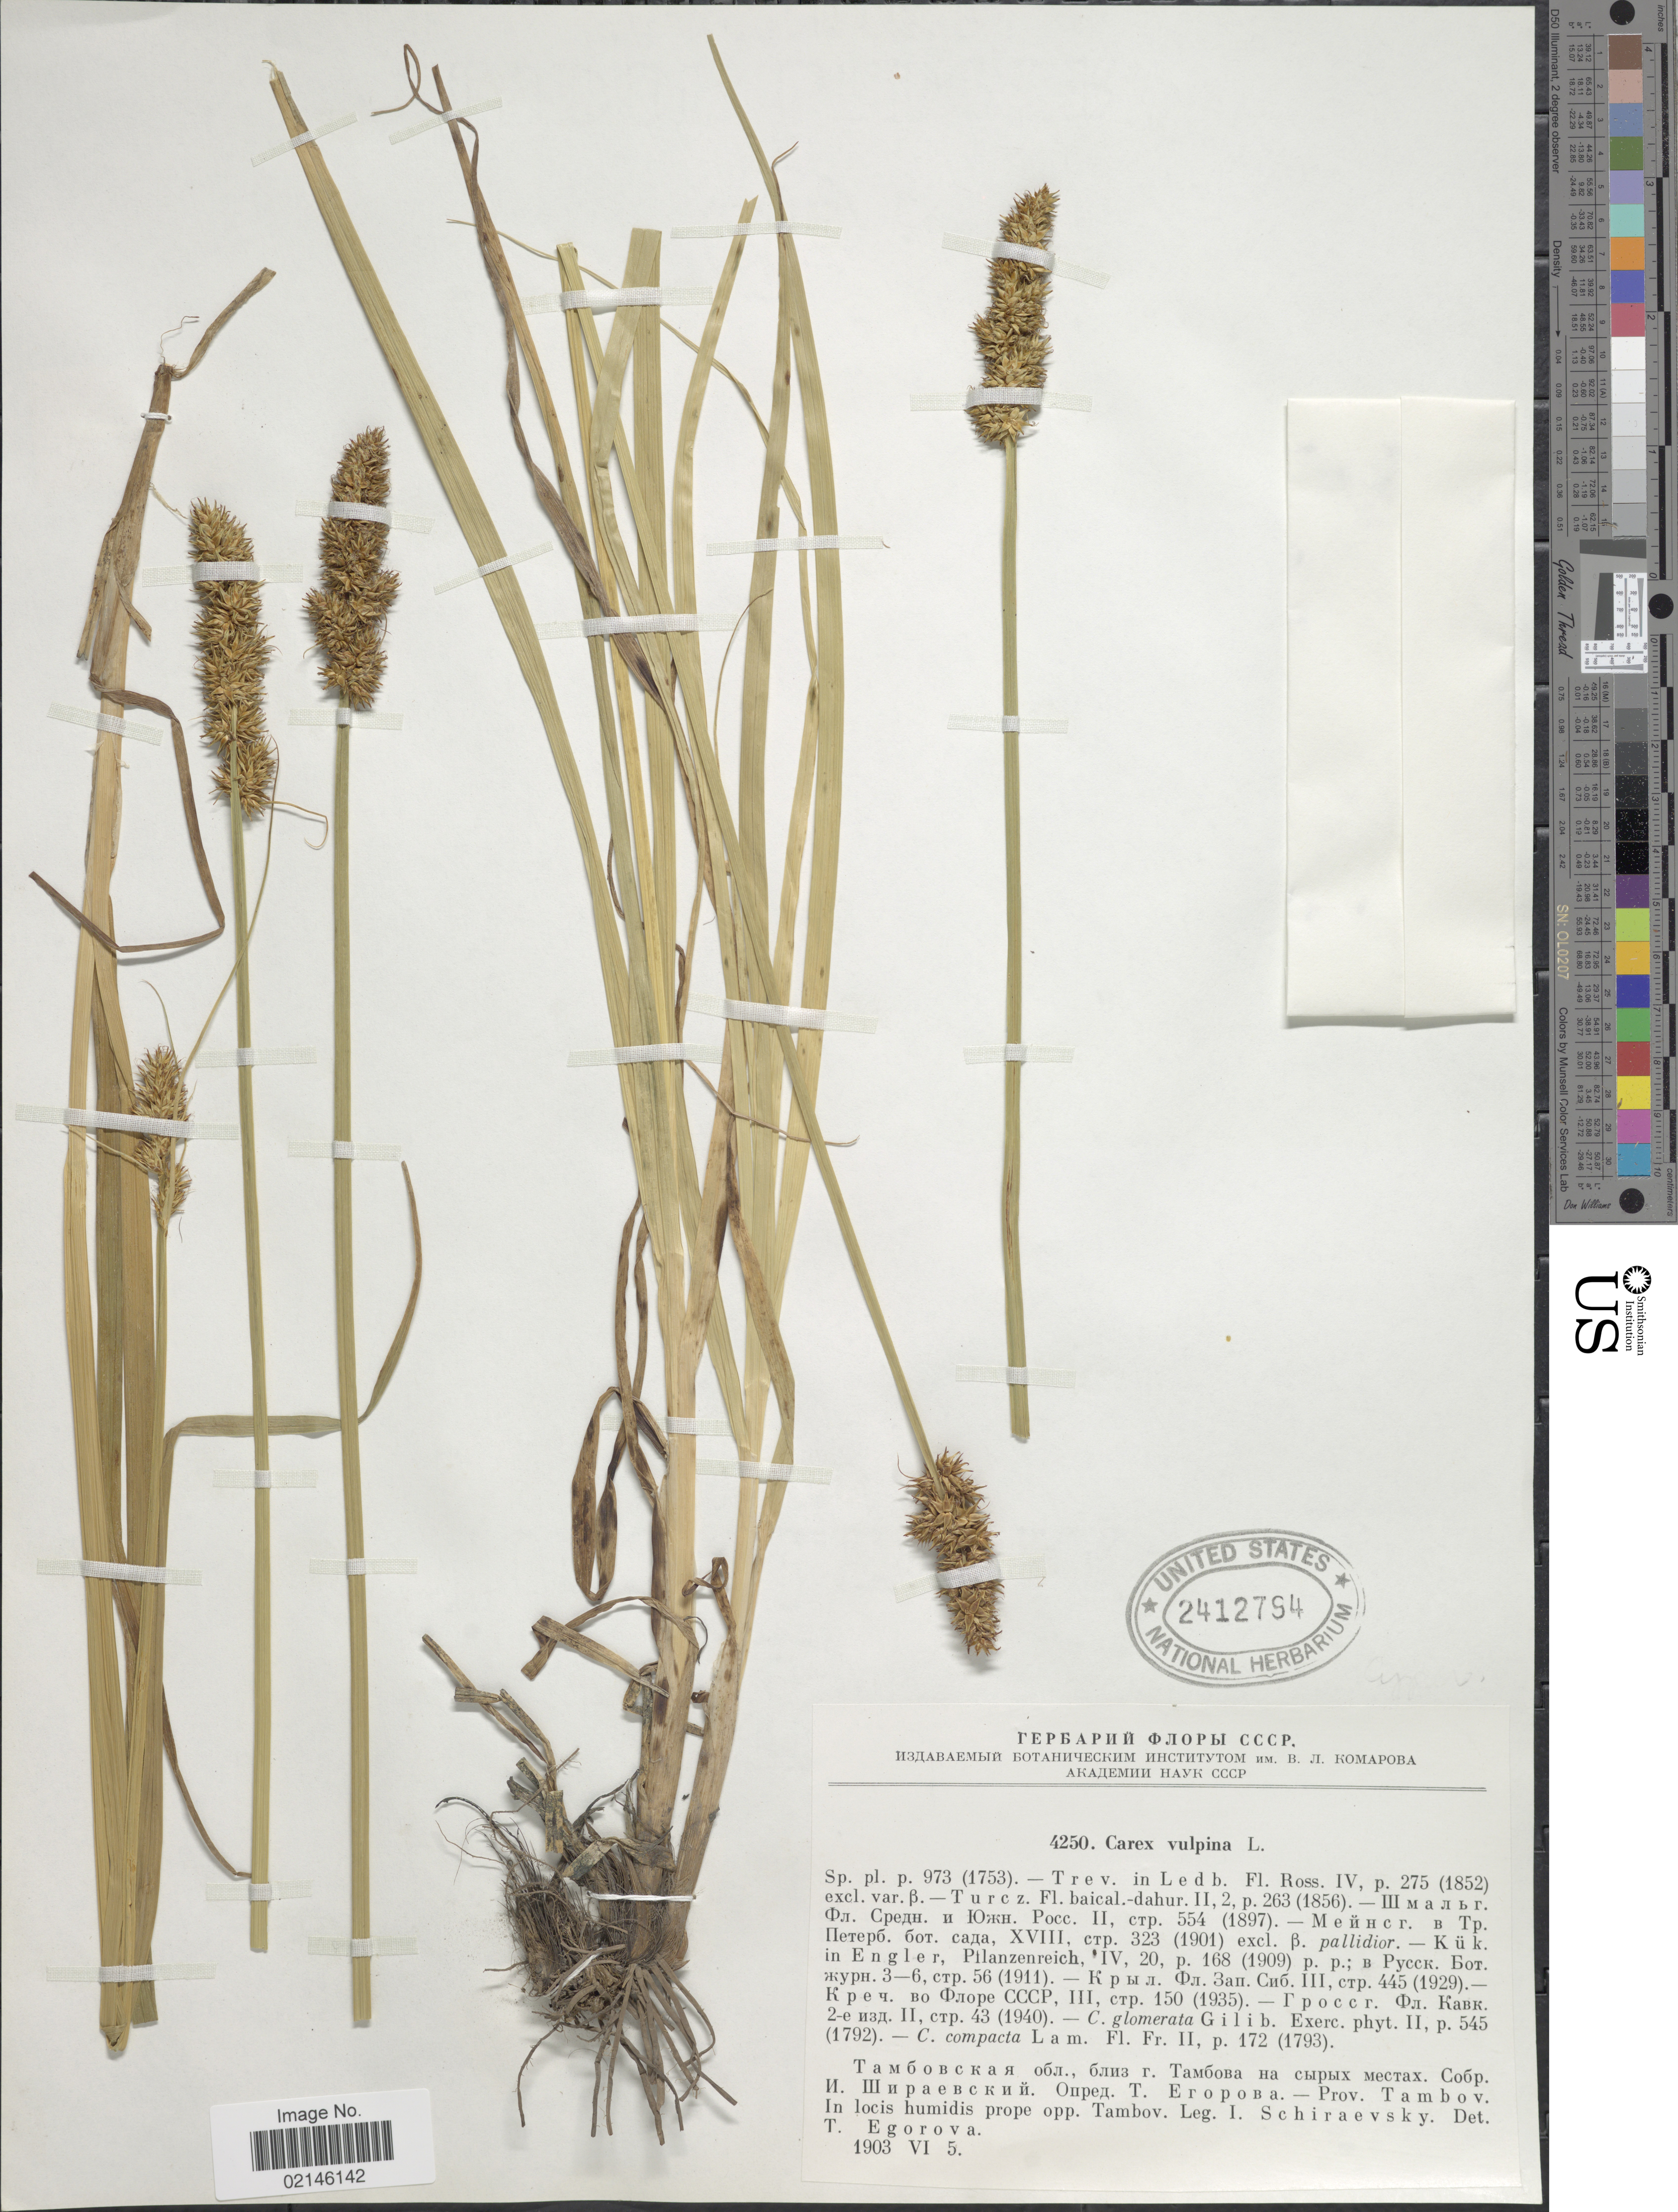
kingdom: Plantae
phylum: Tracheophyta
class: Liliopsida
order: Poales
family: Cyperaceae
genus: Carex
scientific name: Carex vulpina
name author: L.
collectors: I. Schiraevsky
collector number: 4250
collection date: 1903-06-05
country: Russian Federation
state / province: Tambov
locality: Prope opp. Tambov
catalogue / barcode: US 2412794